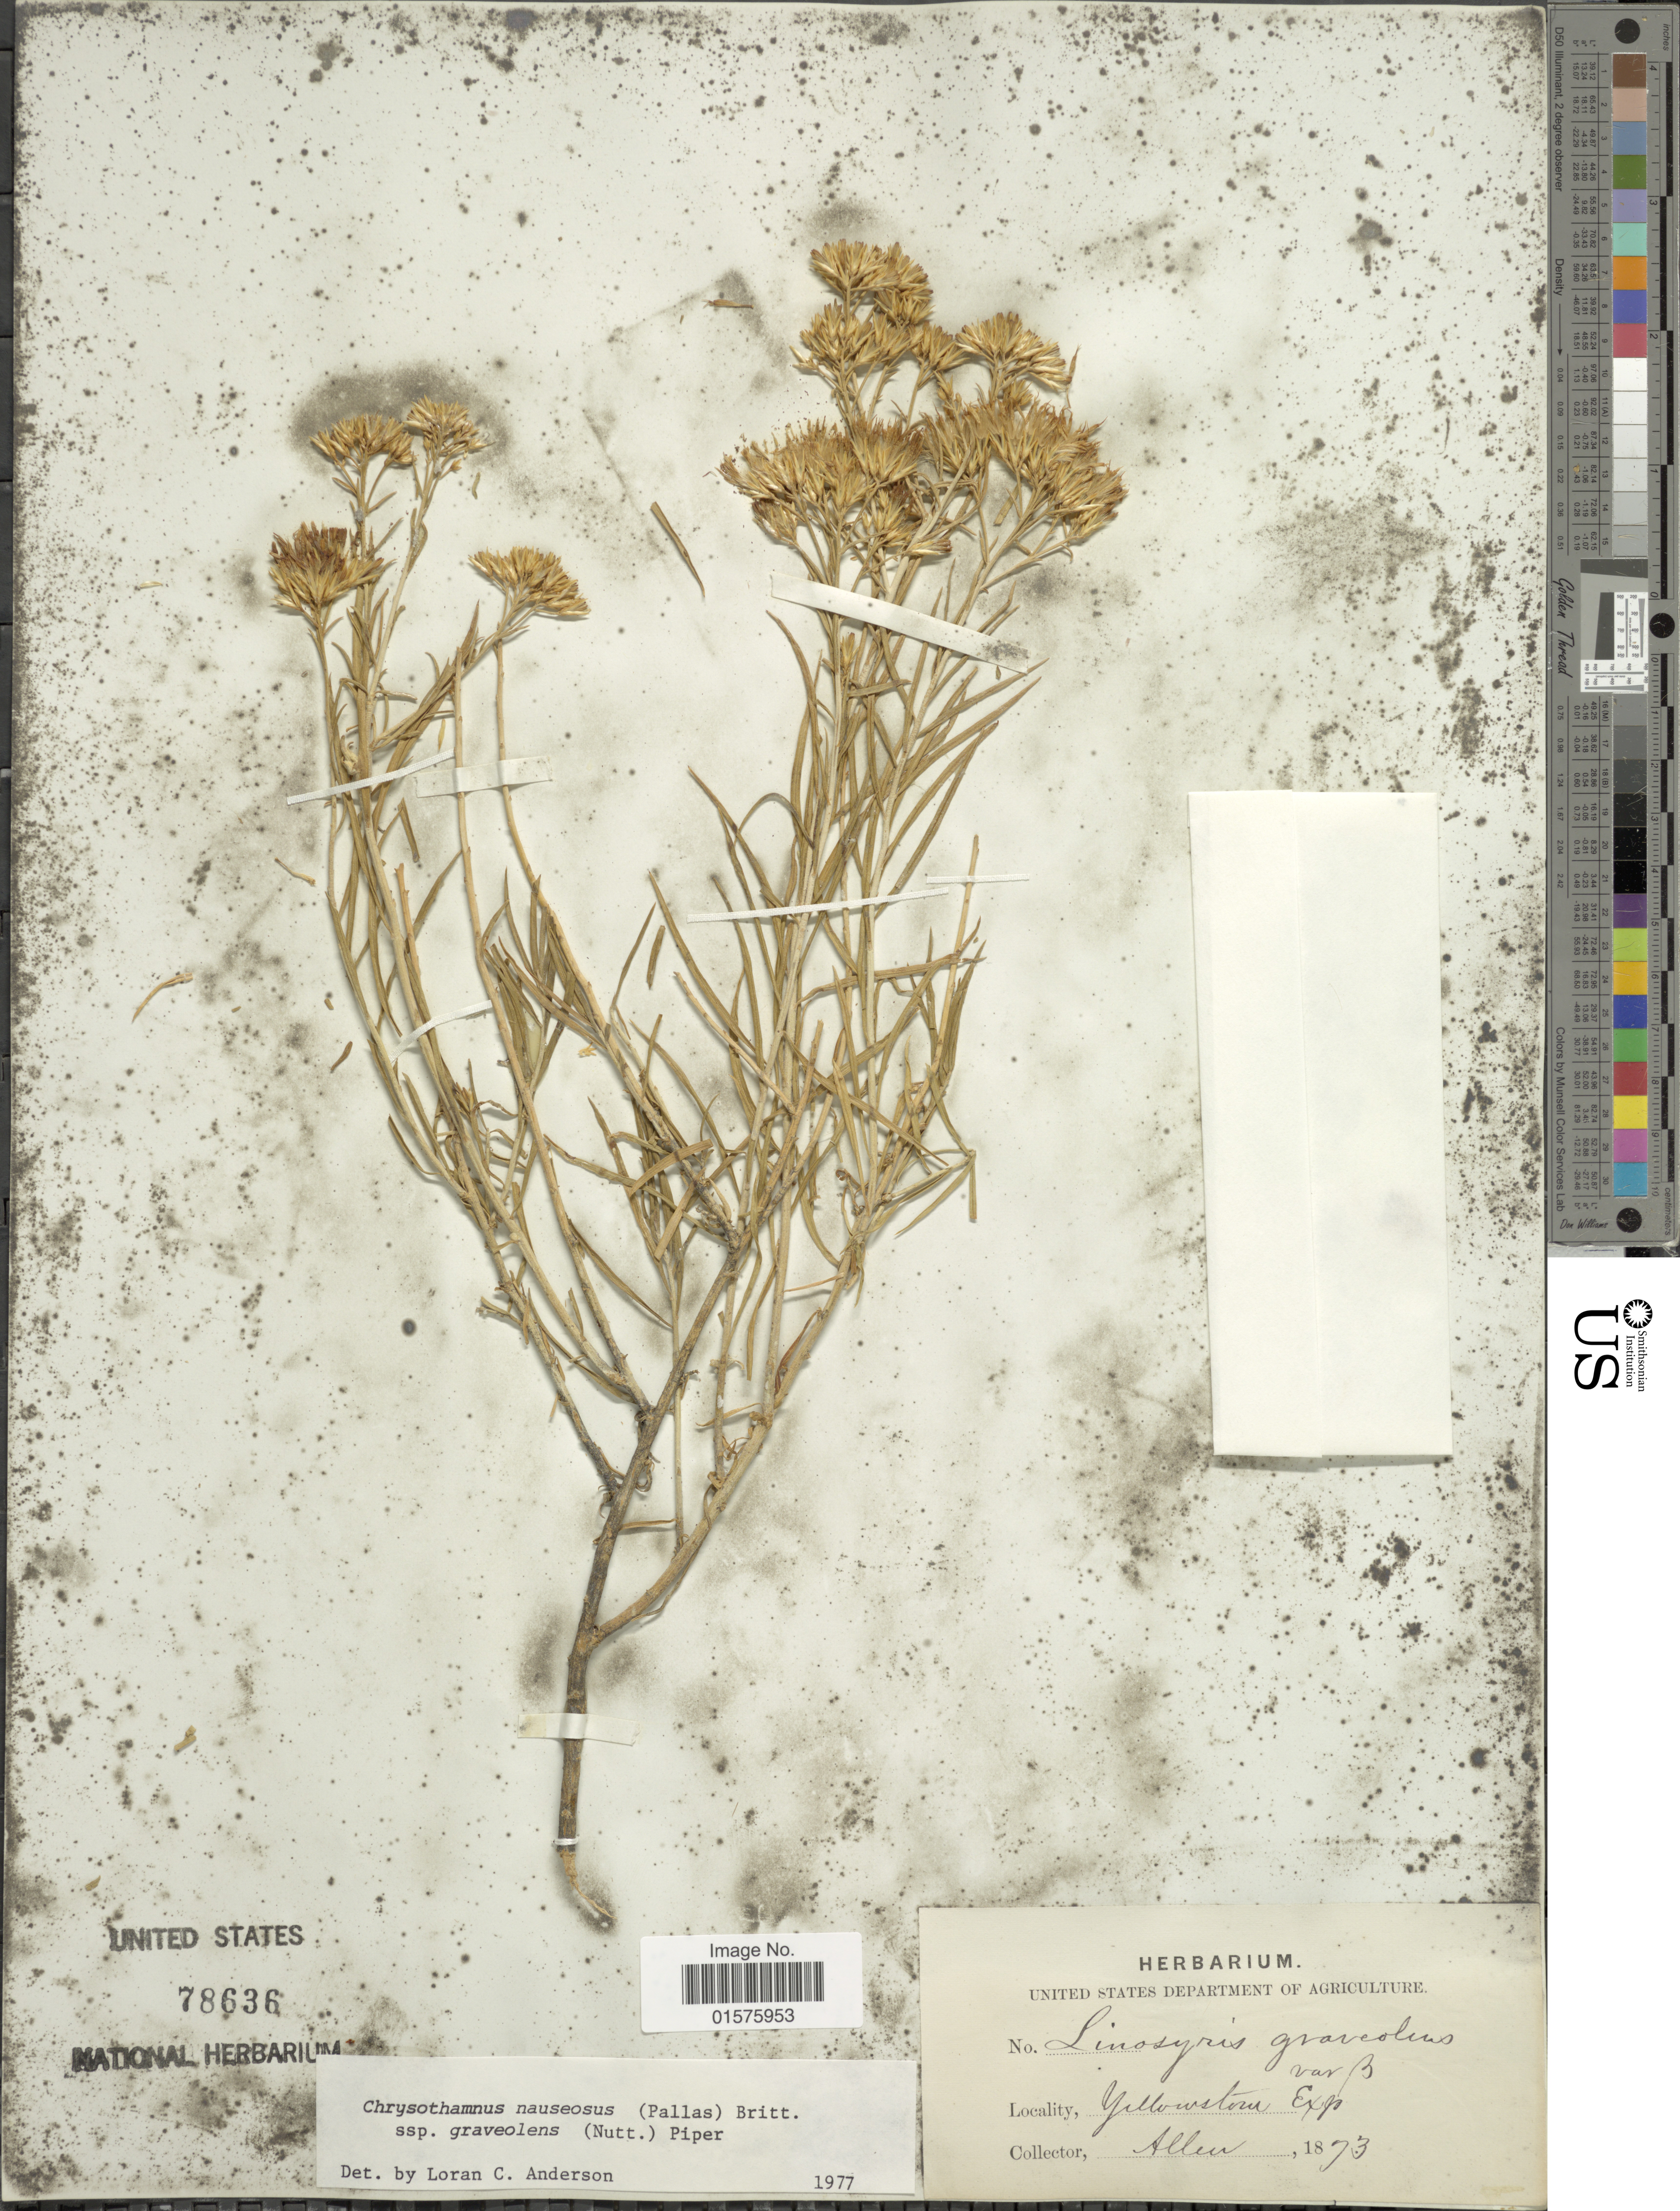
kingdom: Plantae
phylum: Tracheophyta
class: Magnoliopsida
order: Asterales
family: Asteraceae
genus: Ericameria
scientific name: Ericameria nauseosa var. graveolens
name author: (Nutt.) Reveal & Schuyler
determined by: Urbatsch, Lowell E., Curator (LSU), Louisiana State University (UNITED STATES)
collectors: -- Allen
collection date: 1873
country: United States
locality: Yellowstone Exp.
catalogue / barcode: US 78636